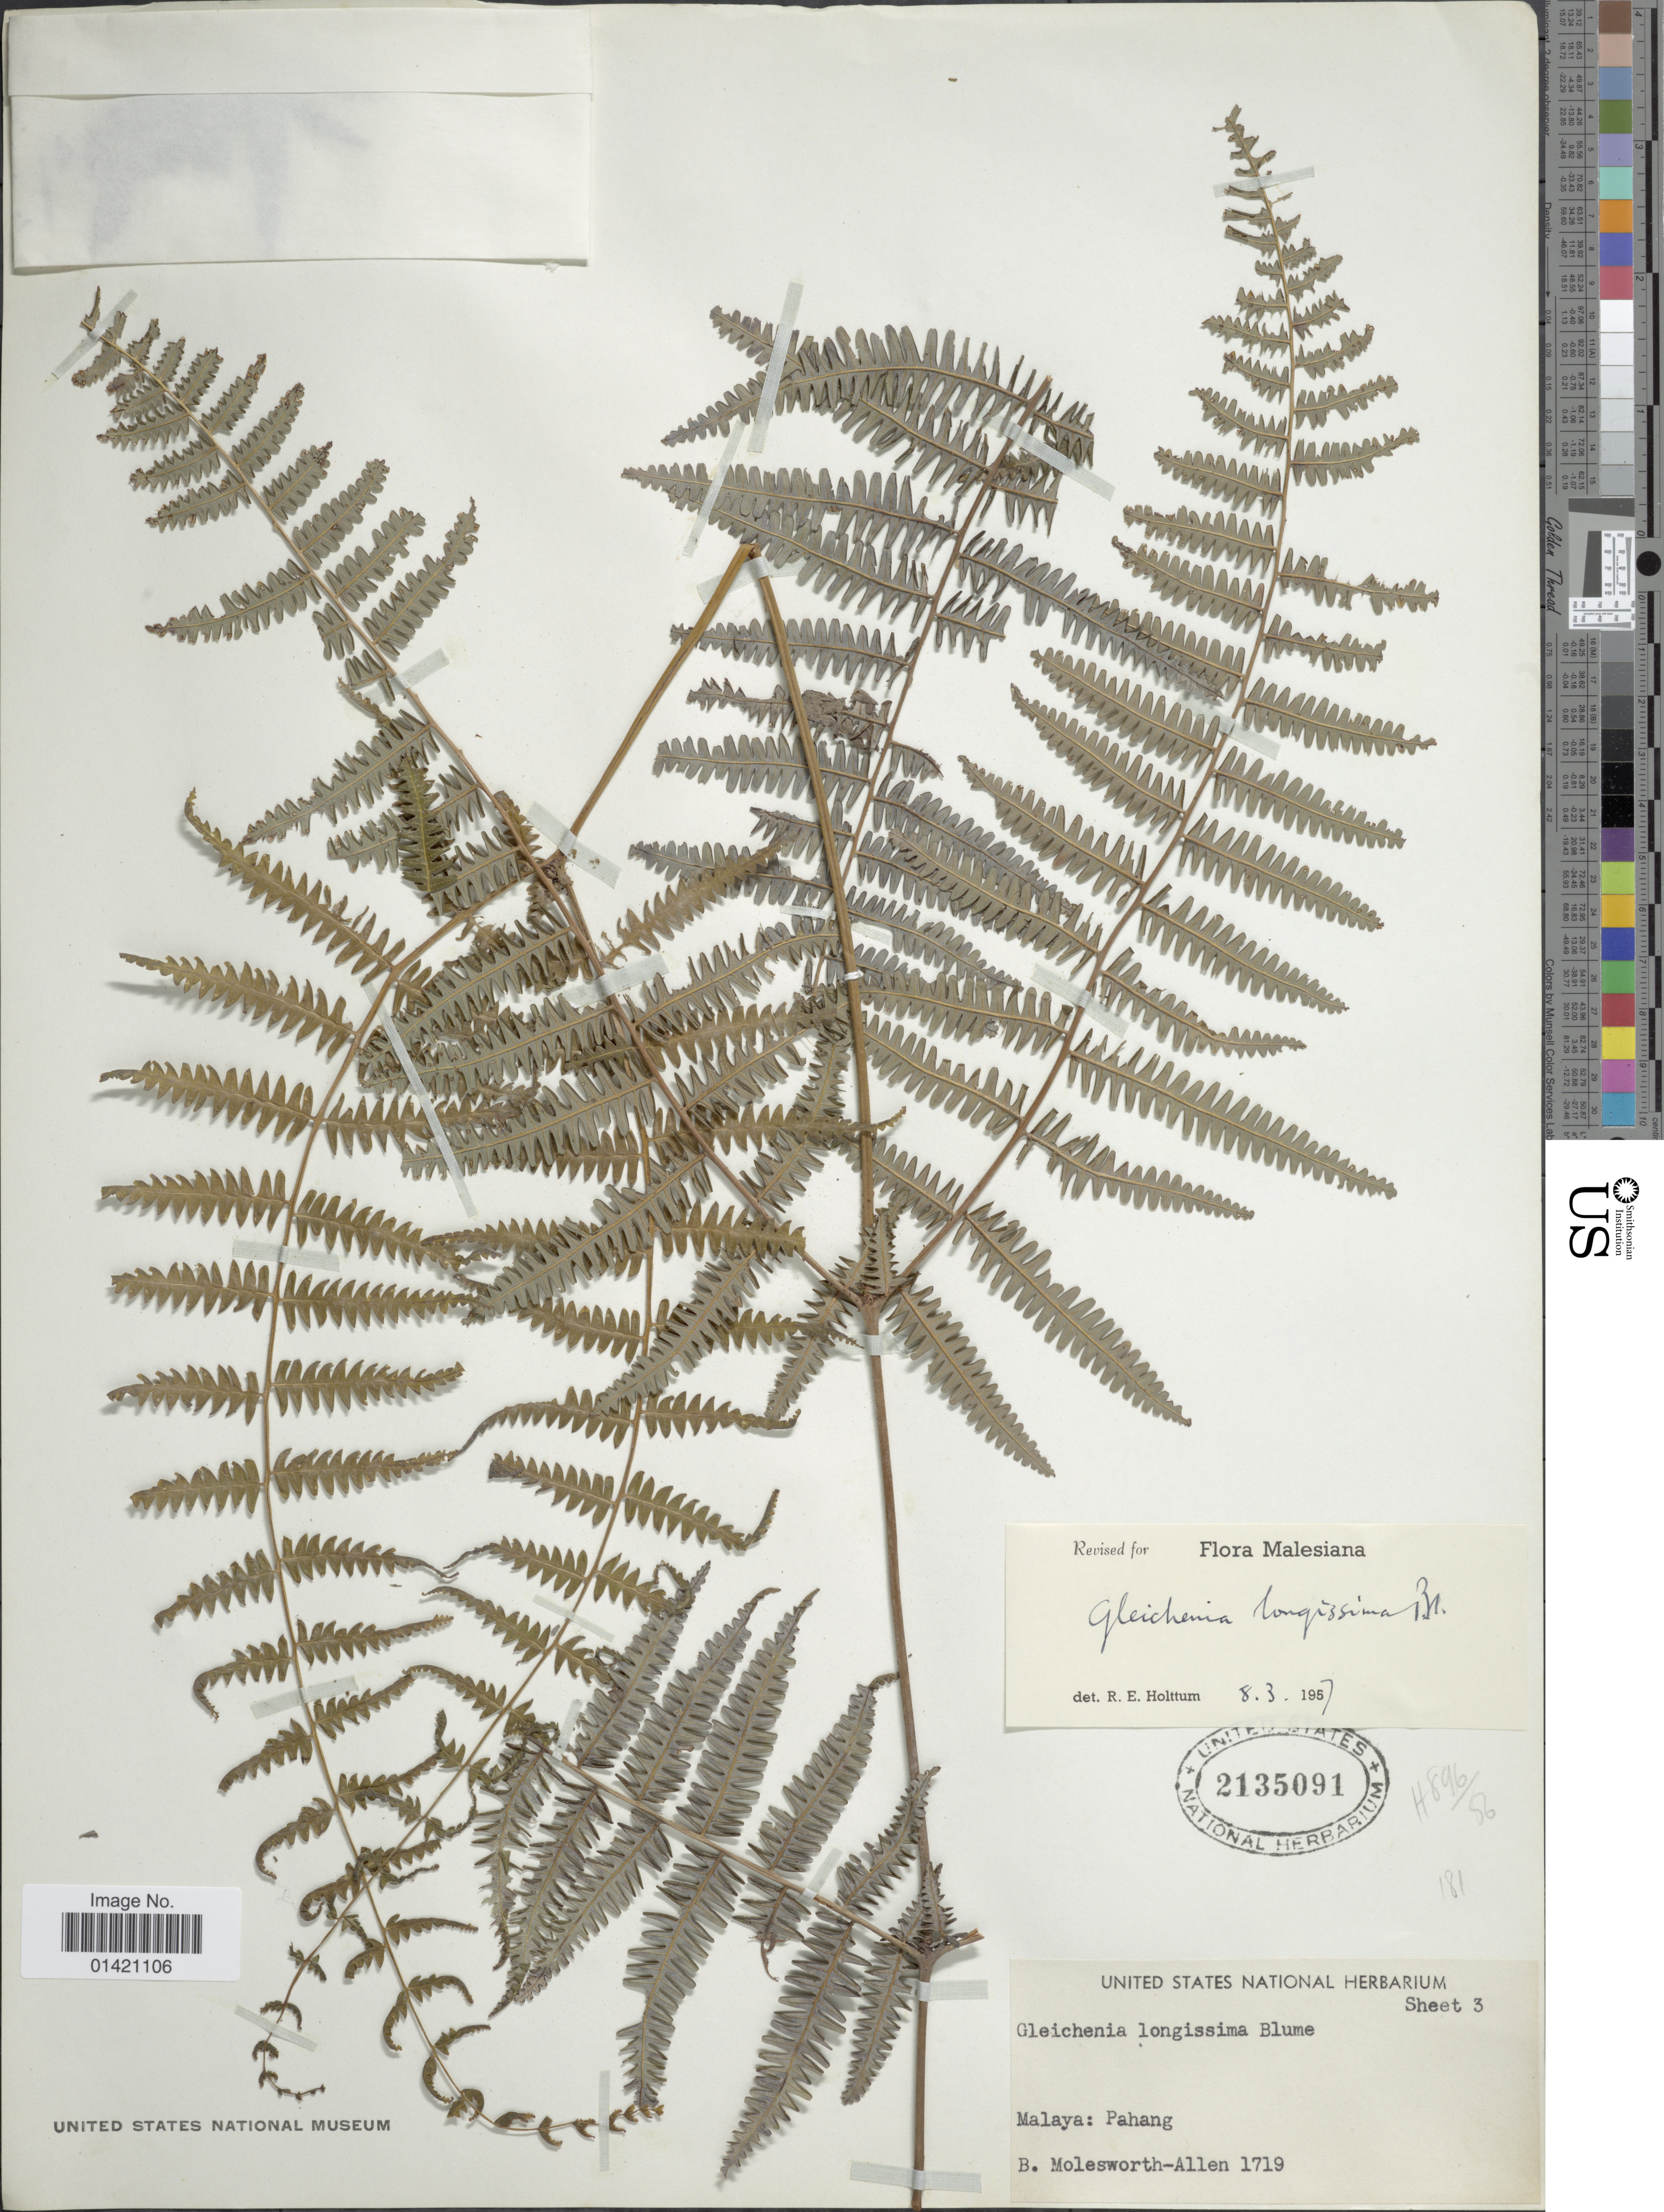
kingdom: Plantae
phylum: Tracheophyta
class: Polypodiopsida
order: Gleicheniales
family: Gleicheniaceae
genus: Diplopterygium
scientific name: Diplopterygium longissimum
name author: (Blume) Nakai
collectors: B. E. G. Molesworth-Allen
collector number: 1719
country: Malaysia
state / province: Pahang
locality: Malaya.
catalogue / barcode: US 2135091